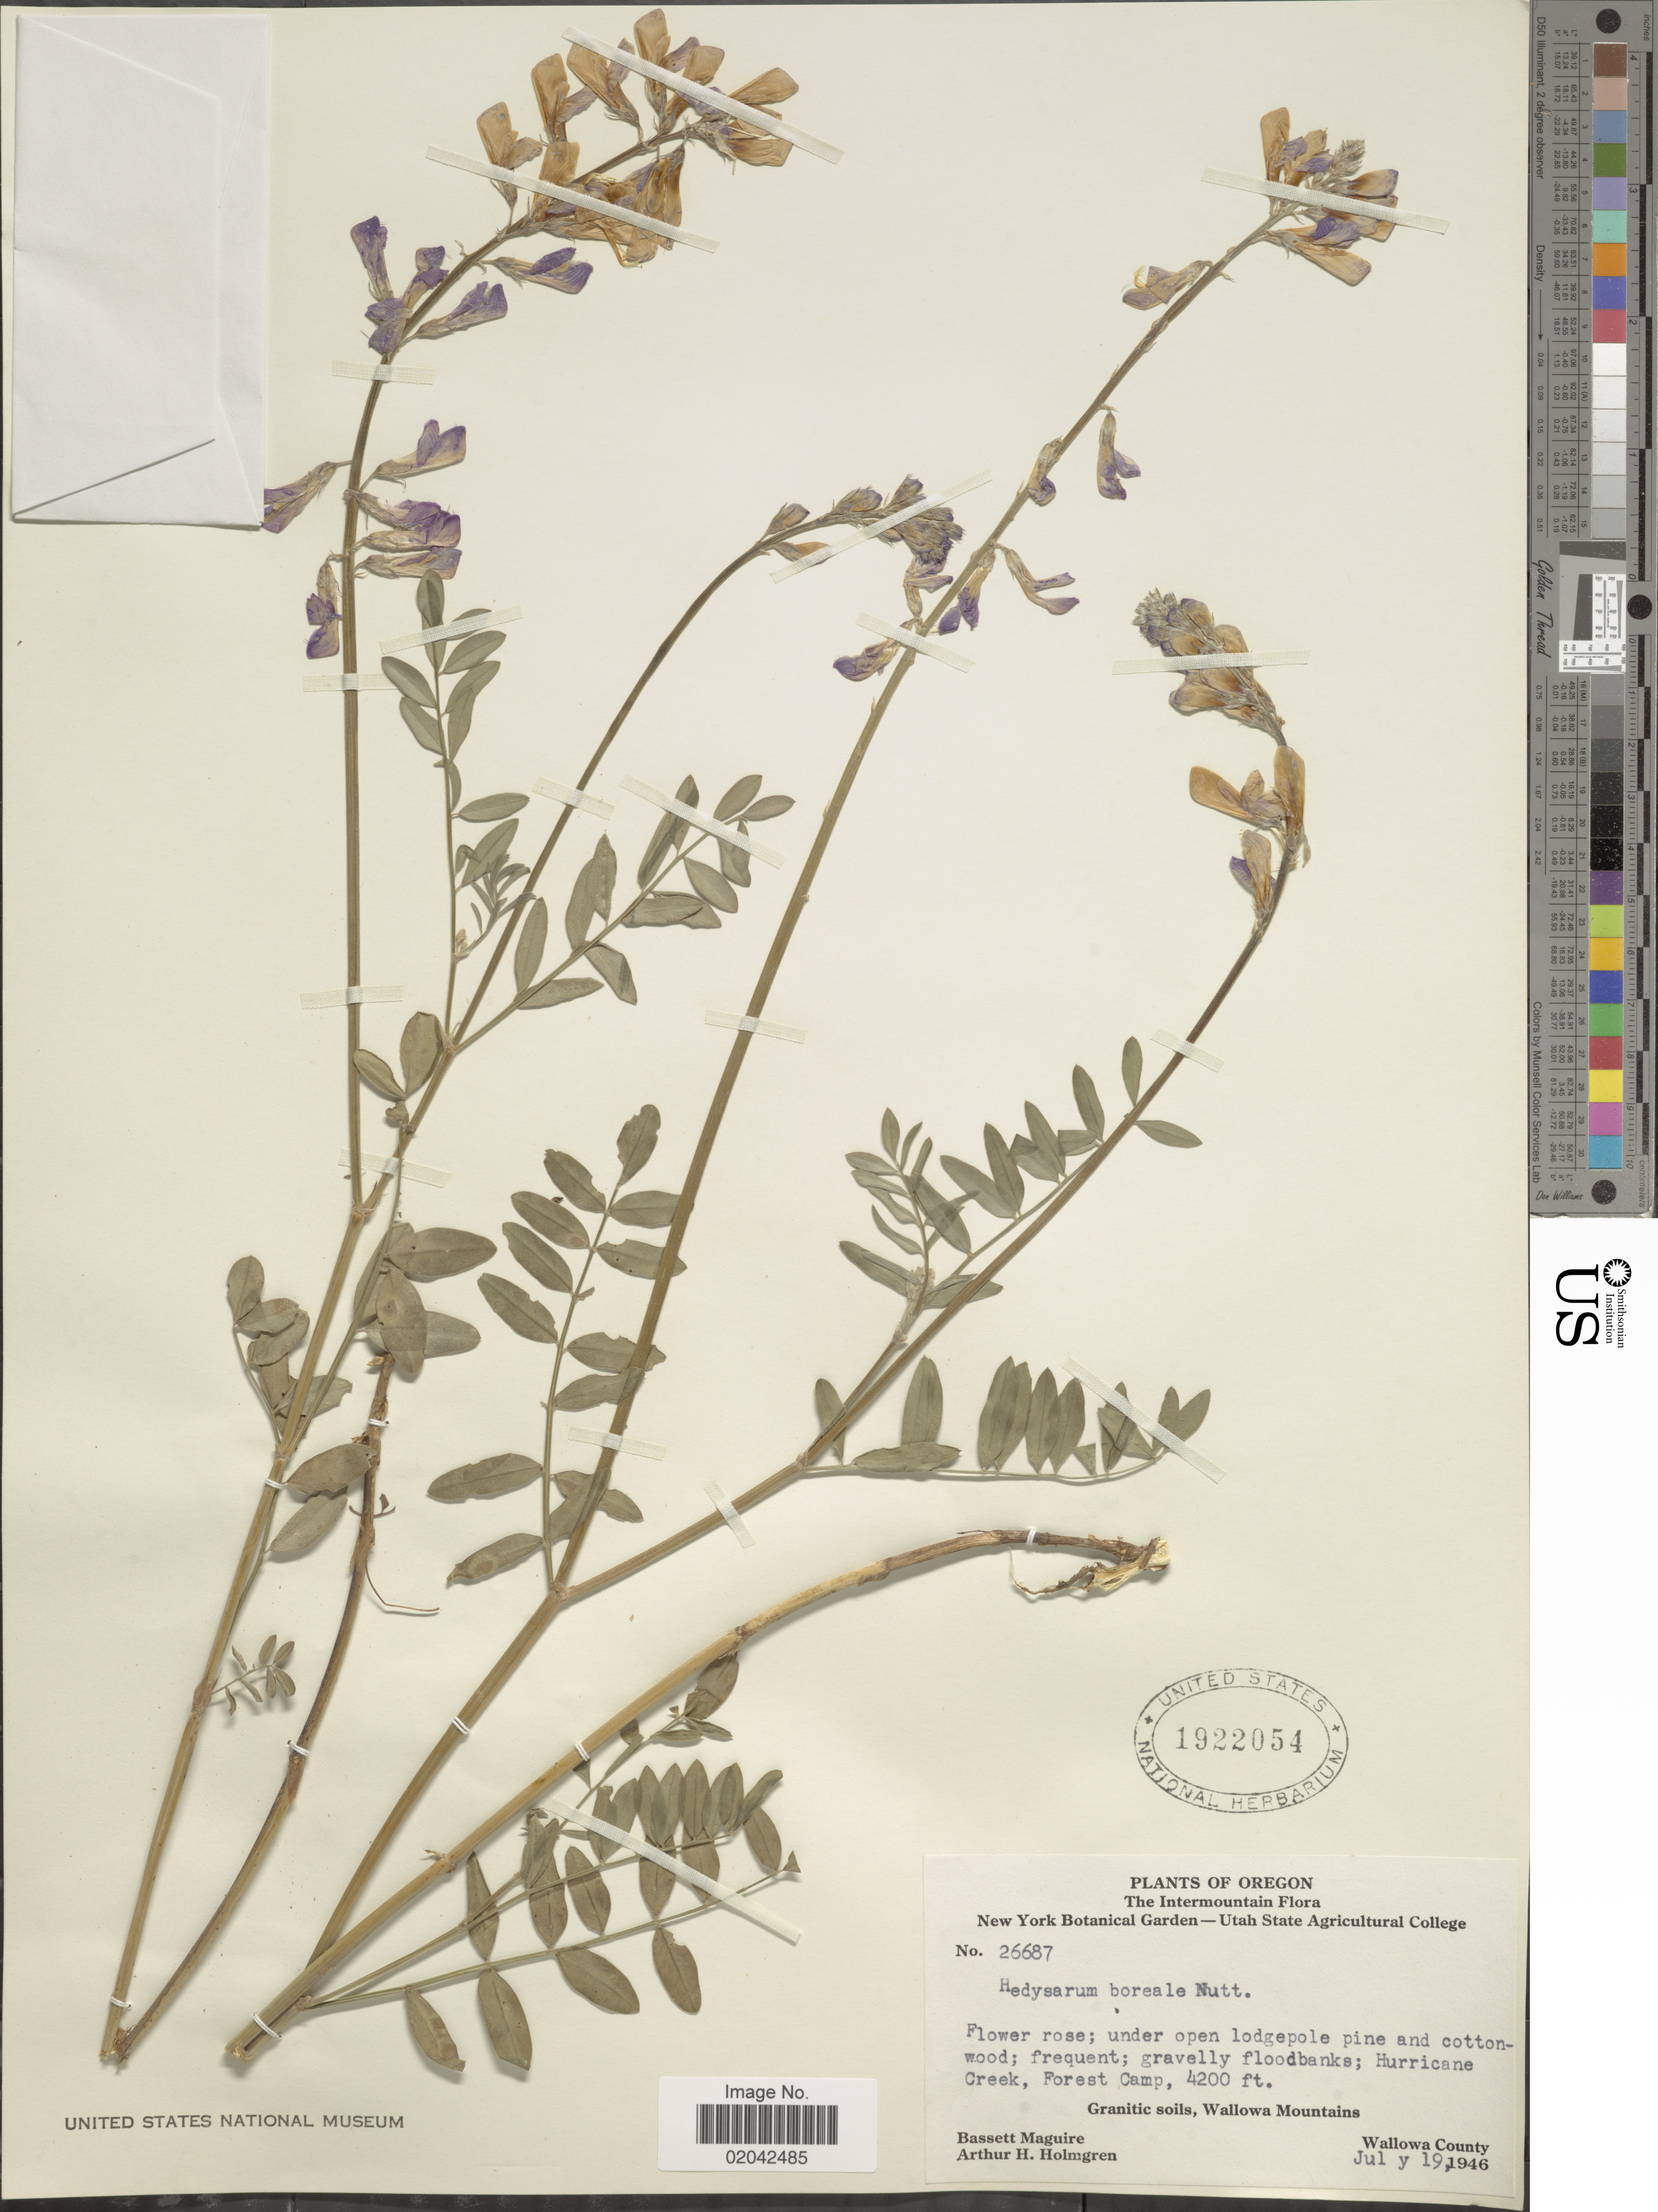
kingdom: Plantae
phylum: Tracheophyta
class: Magnoliopsida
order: Fabales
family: Fabaceae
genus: Hedysarum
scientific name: Hedysarum boreale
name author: Nutt.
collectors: B. Maguire & A. H. Holmgren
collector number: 26687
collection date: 1946-07-19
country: United States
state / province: Oregon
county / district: Wallowa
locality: Intermountain, Hurricane Creek, Forest Camp, Wallowa Mountains, Wallowa County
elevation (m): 1280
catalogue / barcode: US 1922054